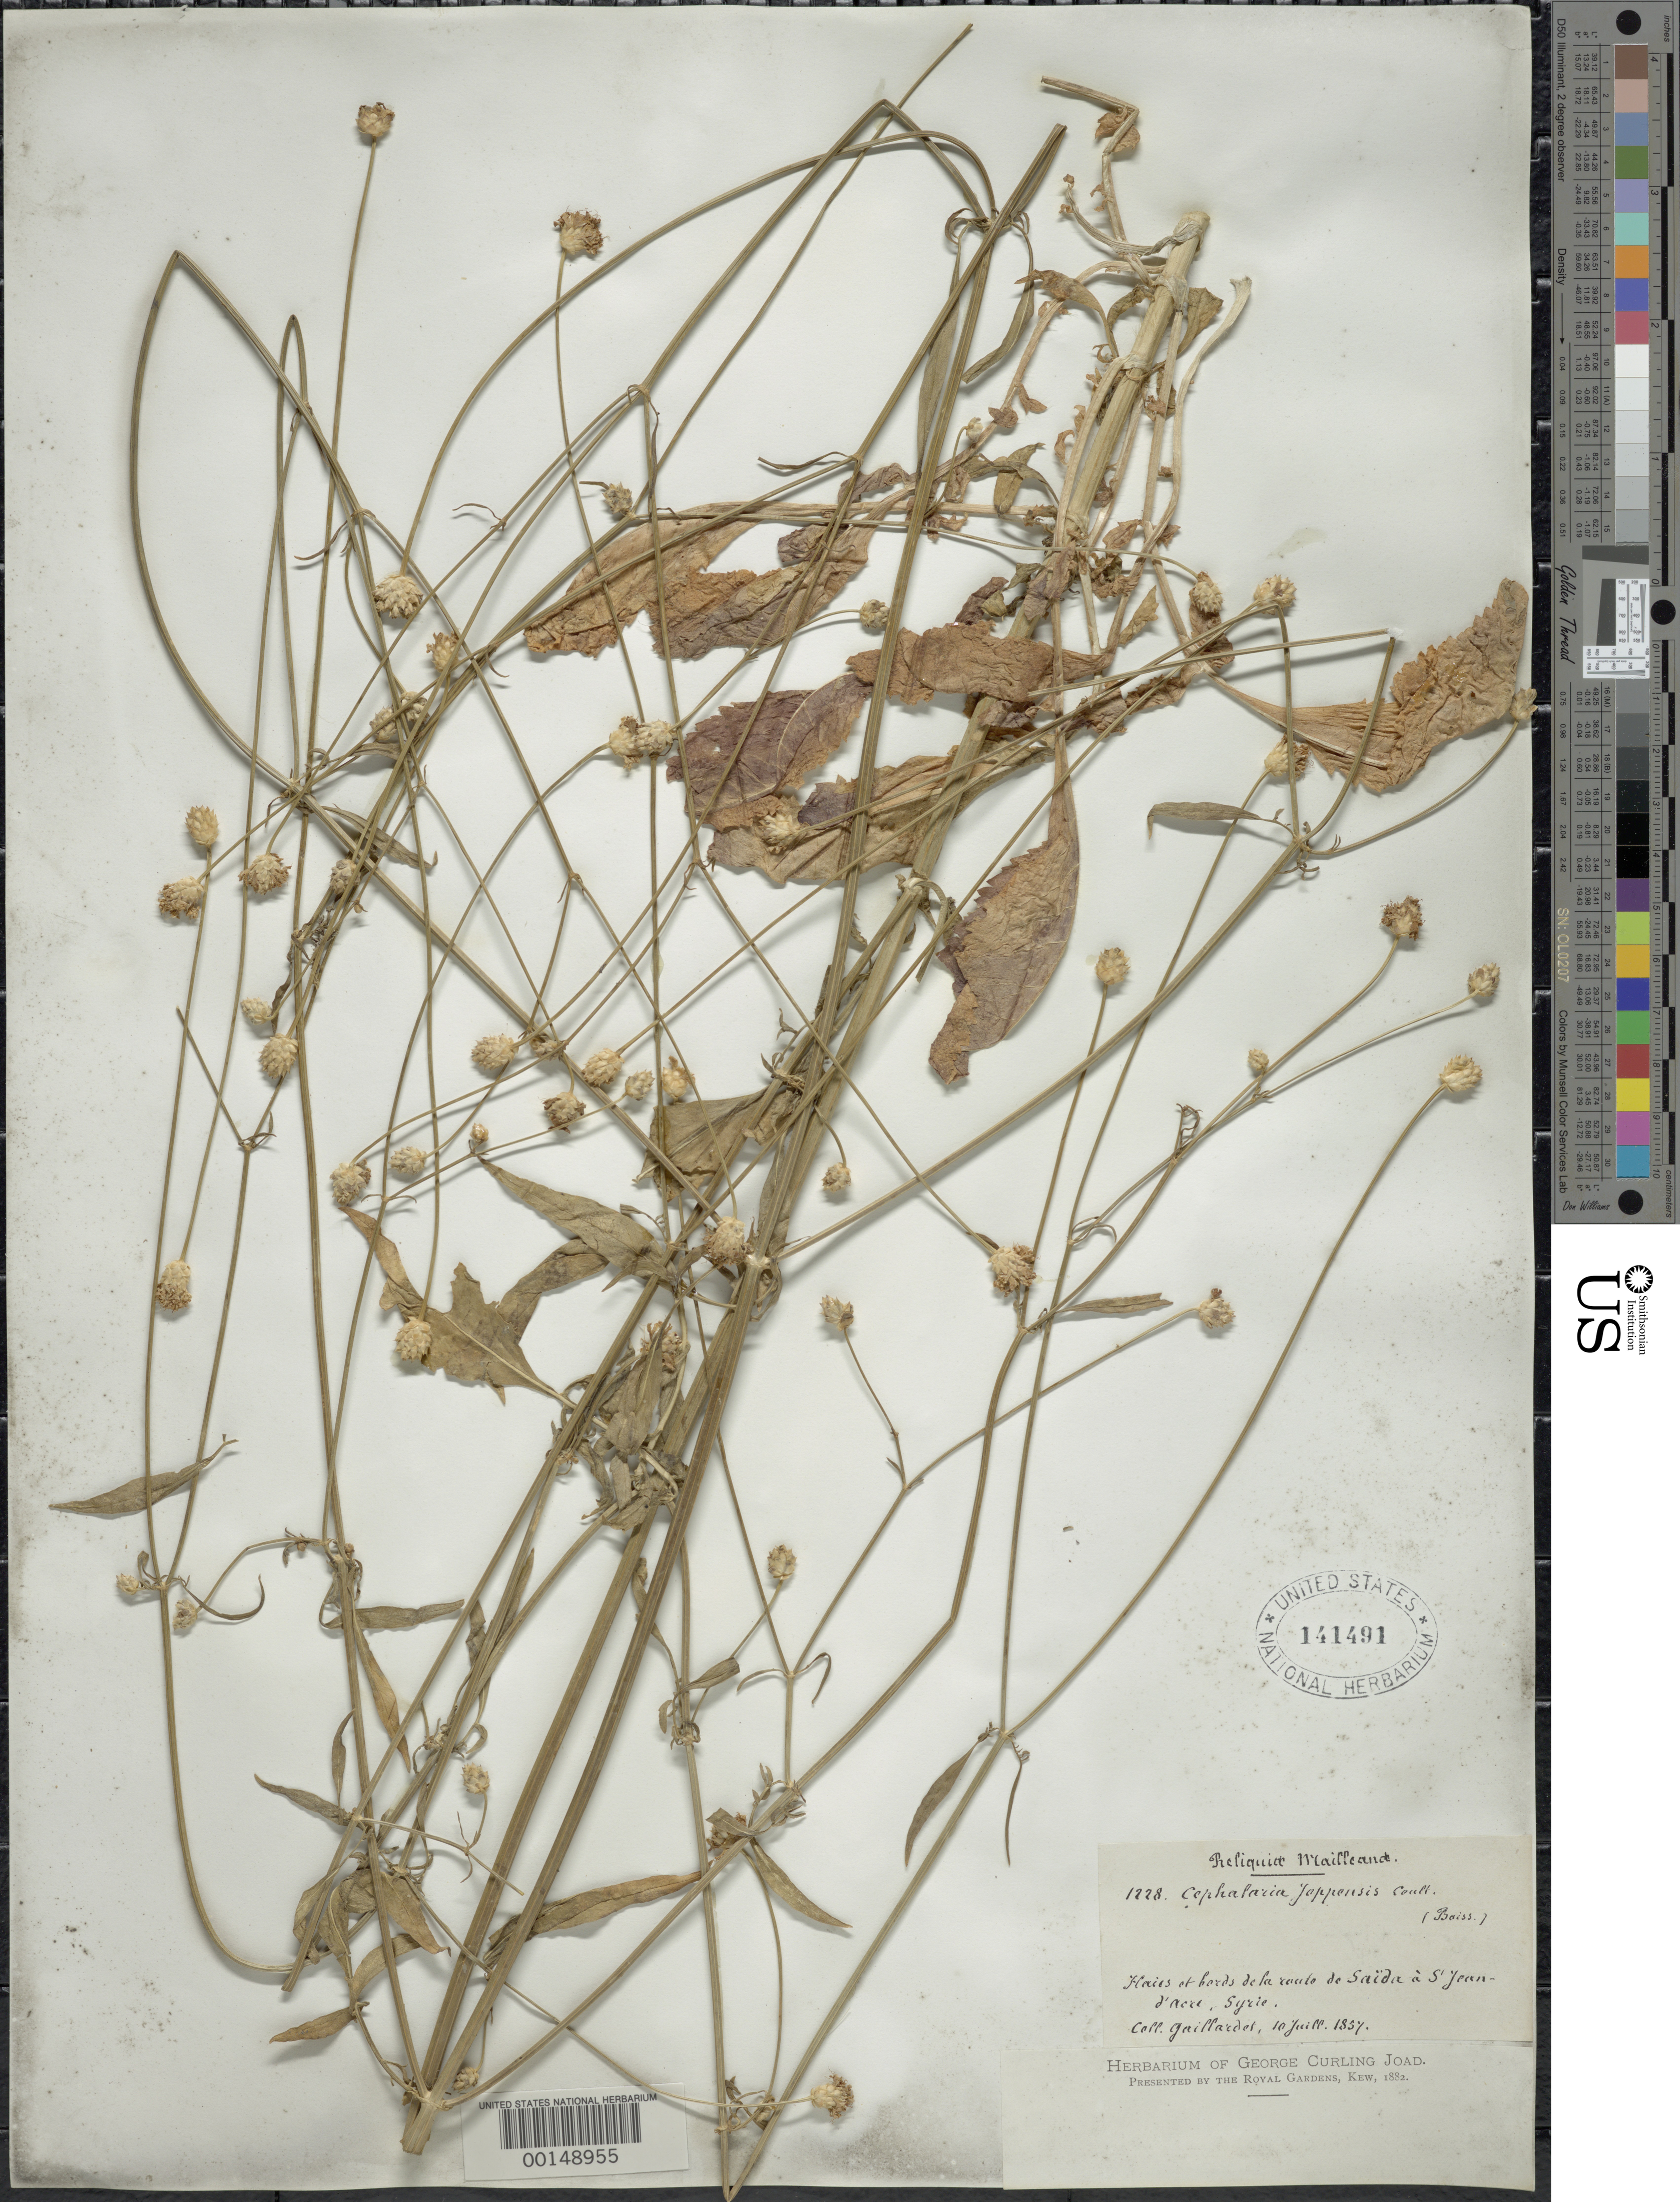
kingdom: Plantae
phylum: Tracheophyta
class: Magnoliopsida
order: Dipsacales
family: Caprifoliaceae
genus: Cephalaria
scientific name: Cephalaria joppica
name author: (Spreng.) V.A. Matthews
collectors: -. Gaillardei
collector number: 1228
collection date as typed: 10 Jul 1857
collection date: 1857-07-10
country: Syria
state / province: Dara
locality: Saida a St. Jean- d' Mere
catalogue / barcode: US 141491